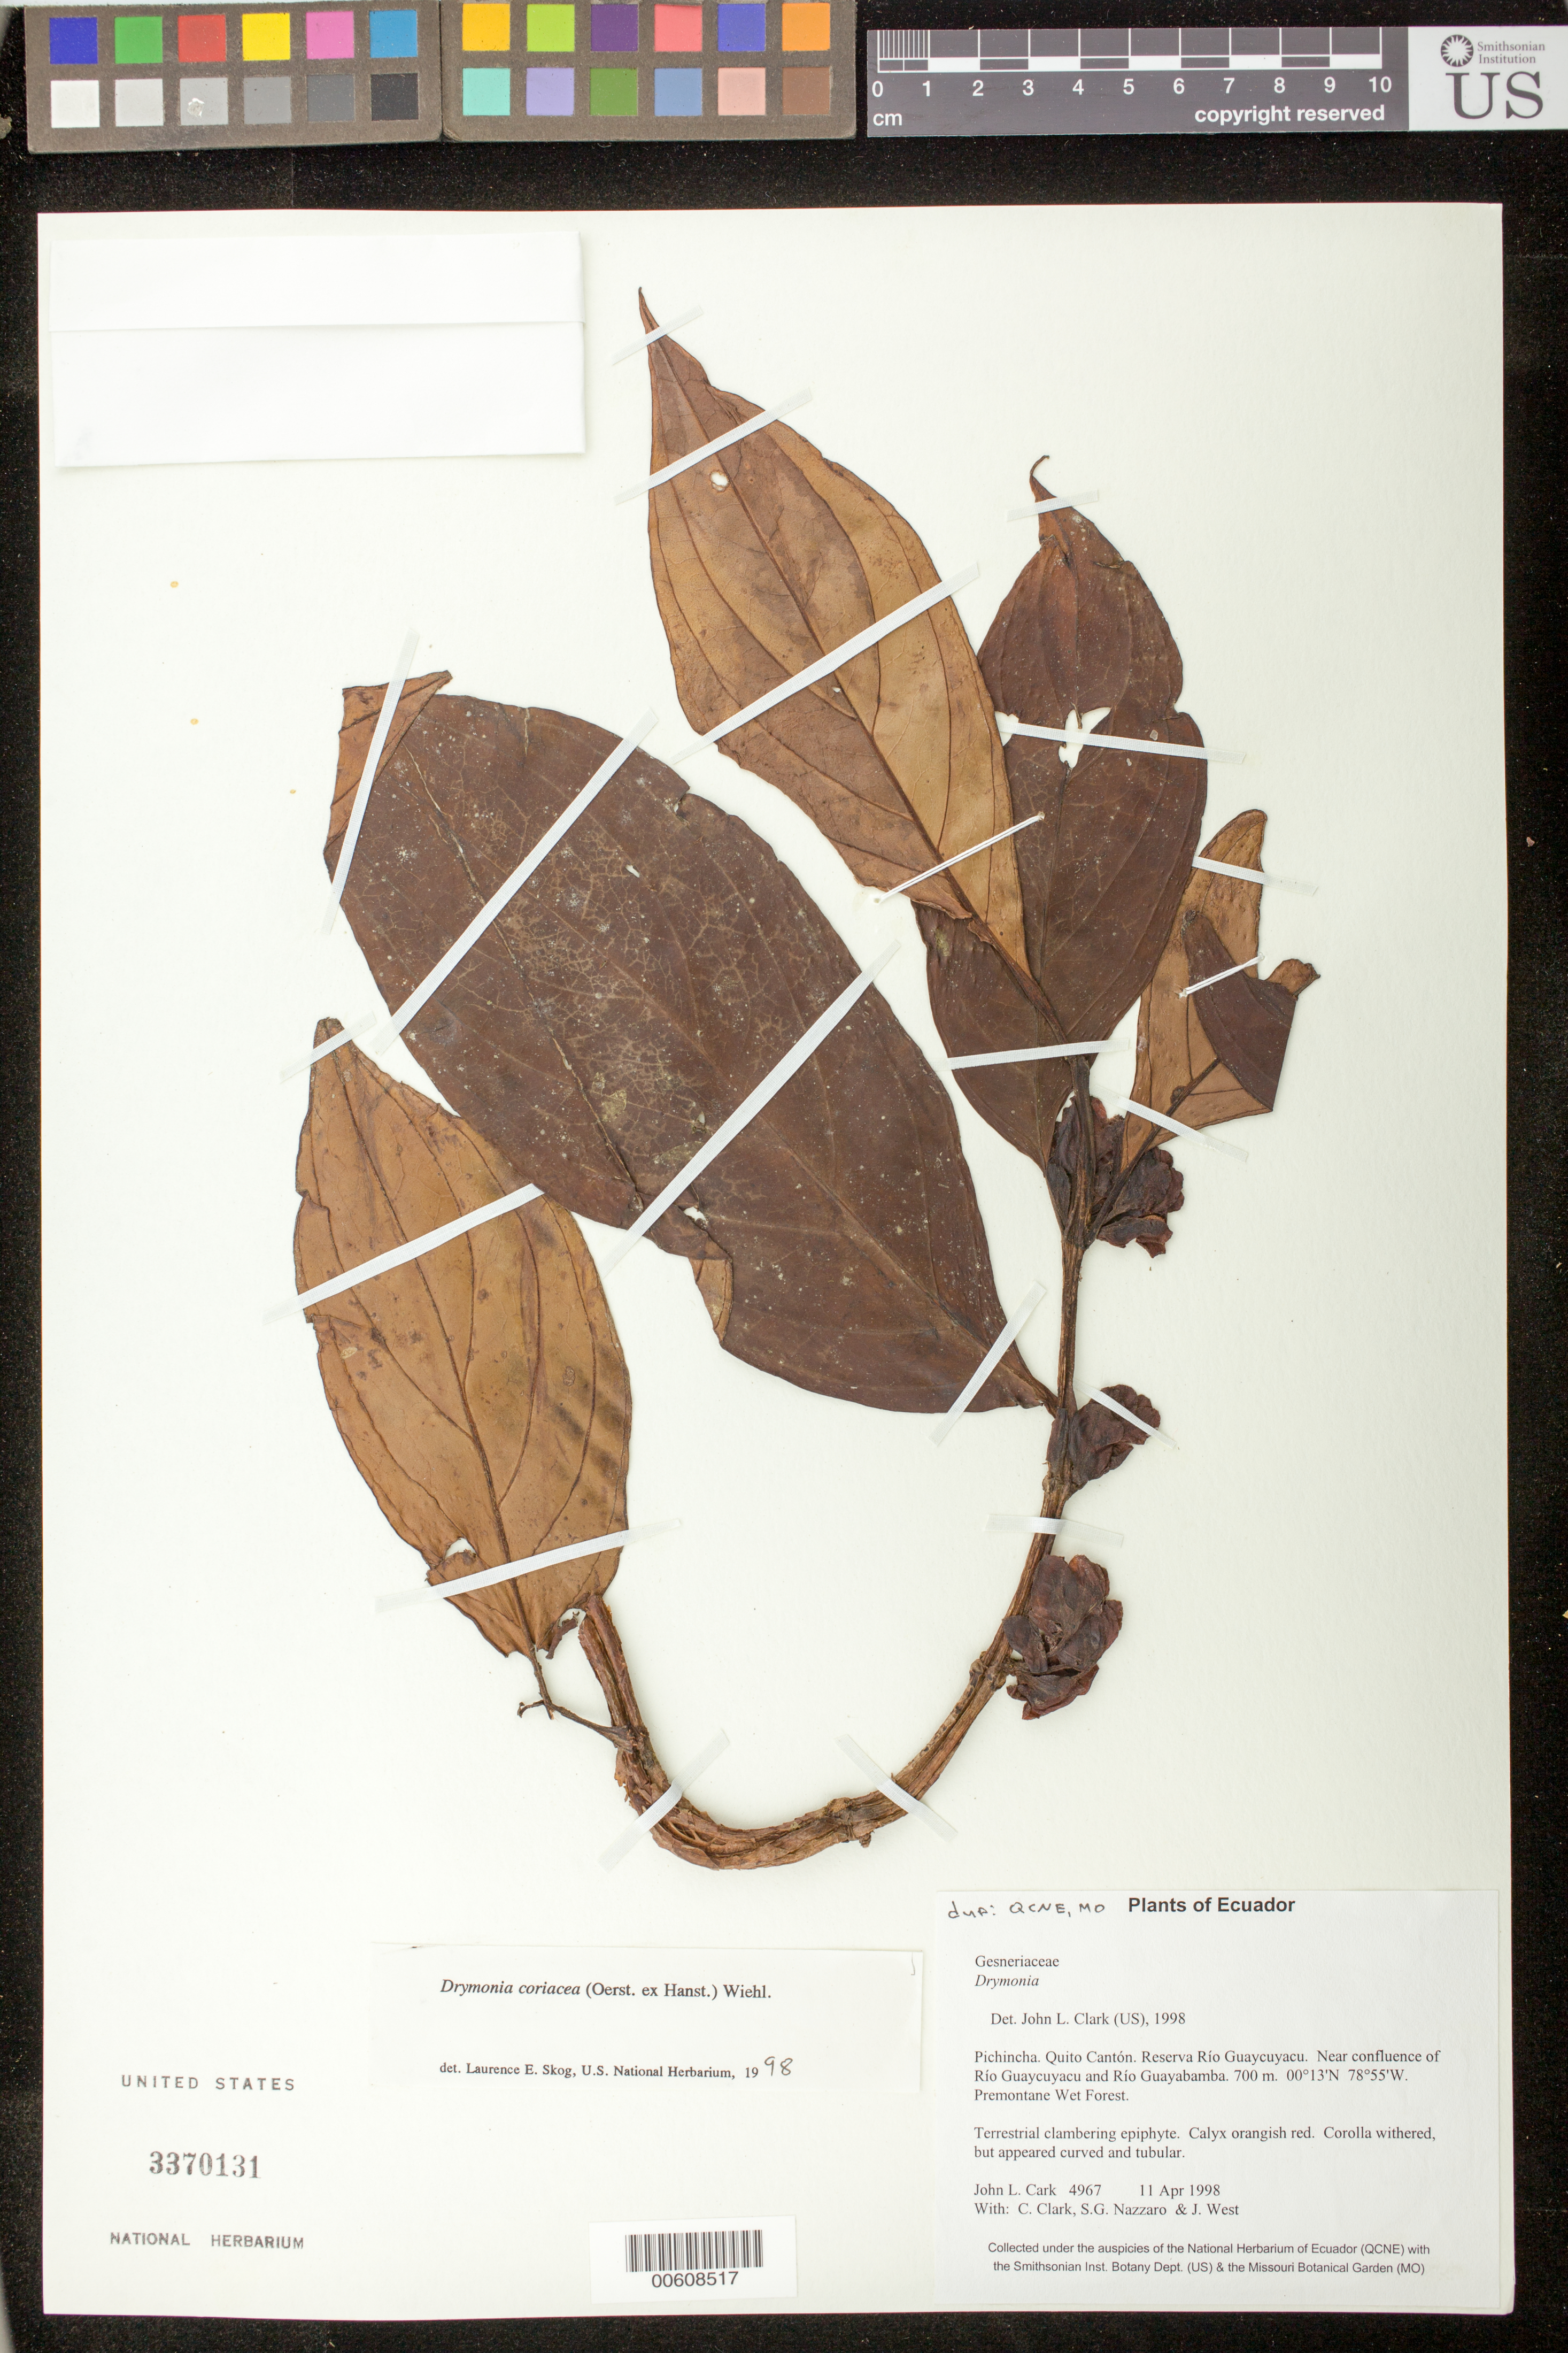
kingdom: Plantae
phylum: Tracheophyta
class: Magnoliopsida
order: Lamiales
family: Gesneriaceae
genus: Drymonia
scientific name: Drymonia coriacea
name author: (Oerst. ex Hanst.) Wiehler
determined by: Clark, J. L., (SEL), The Marie Selby Botanical Garden (UNITED STATES)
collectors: J. L. Clark, C. Clark, S. Nazzaro & J. West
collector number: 4967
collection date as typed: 11 Apr 1998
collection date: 1998-04-11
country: Ecuador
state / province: Pichincha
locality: Quito Cantón. Reserva Río Guaycuyacu. Near confluence of Río Guaycuyacu and Río Guayabamba.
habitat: Premontane Wet Forest.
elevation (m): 700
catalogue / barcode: US 3370131